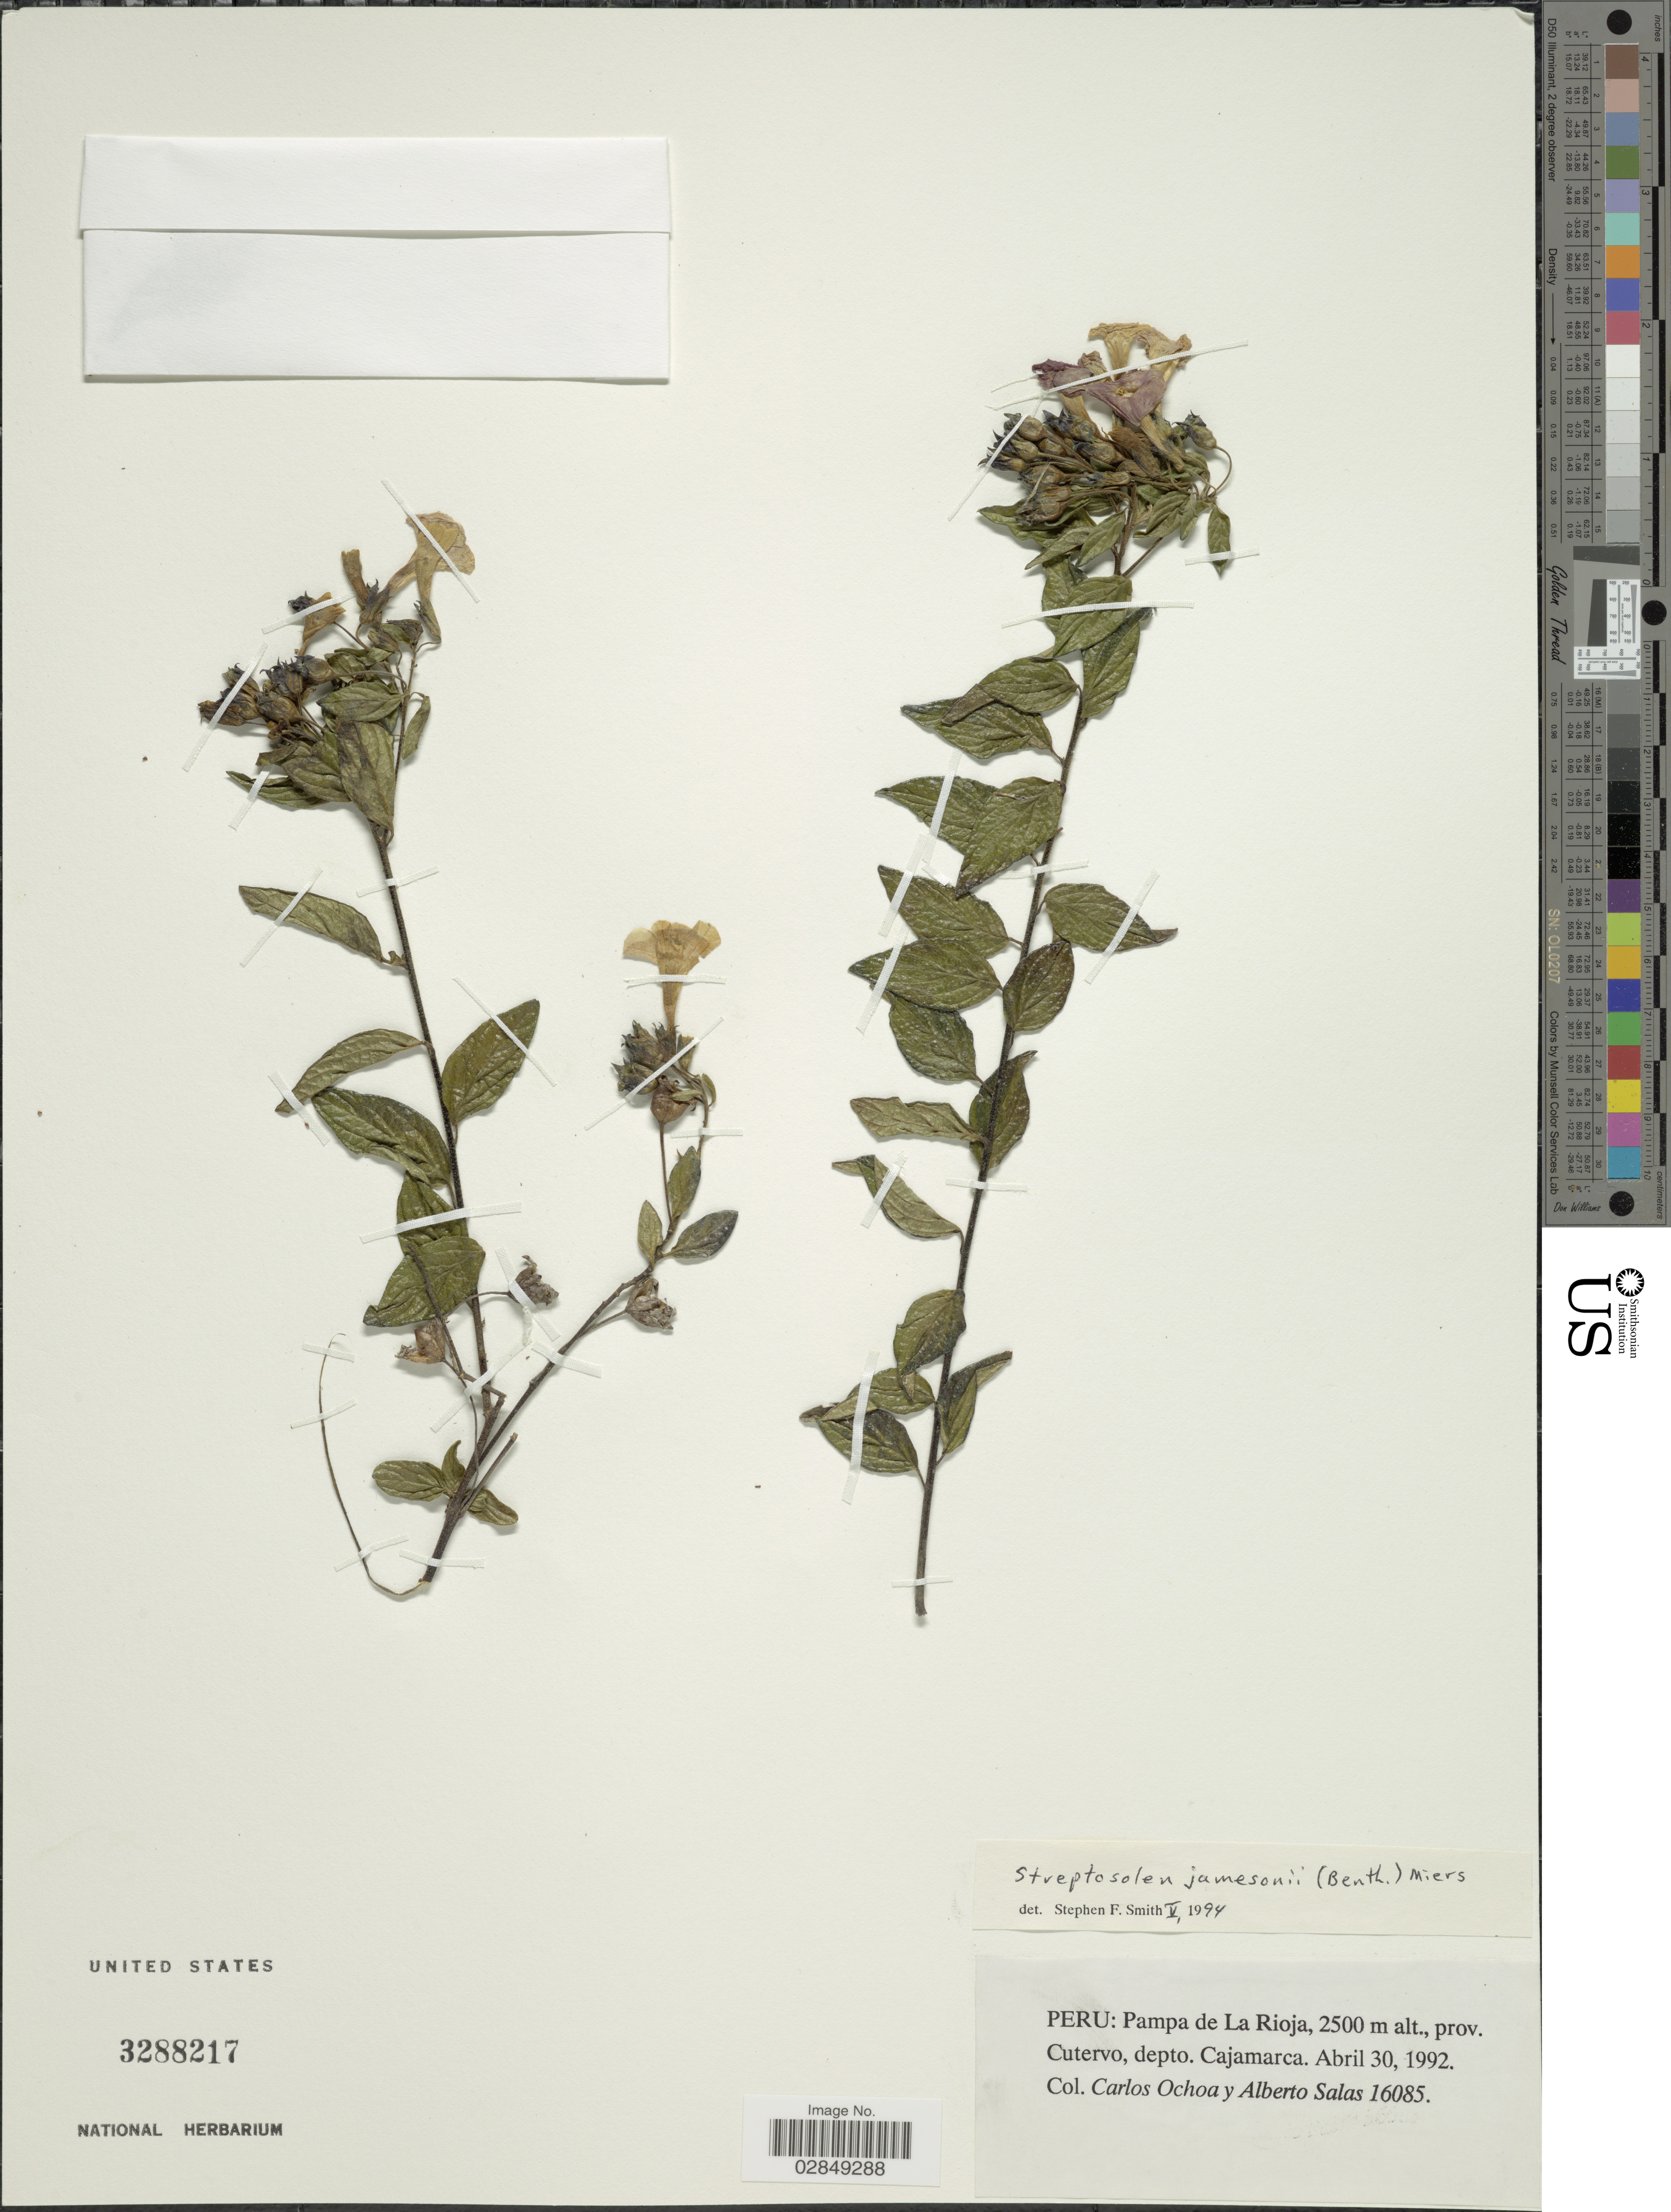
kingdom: Plantae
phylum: Tracheophyta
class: Magnoliopsida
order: Solanales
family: Solanaceae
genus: Streptosolen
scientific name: Streptosolen jamesonii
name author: (Benth.) Miers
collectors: C. Ochoa & A. Salas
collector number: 16085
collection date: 1992-04-30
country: Peru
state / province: Cajamarca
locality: Pampa de La Rioja, prov. Cutervo, depto. Cajamarca.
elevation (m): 2500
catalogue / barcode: US 3288217